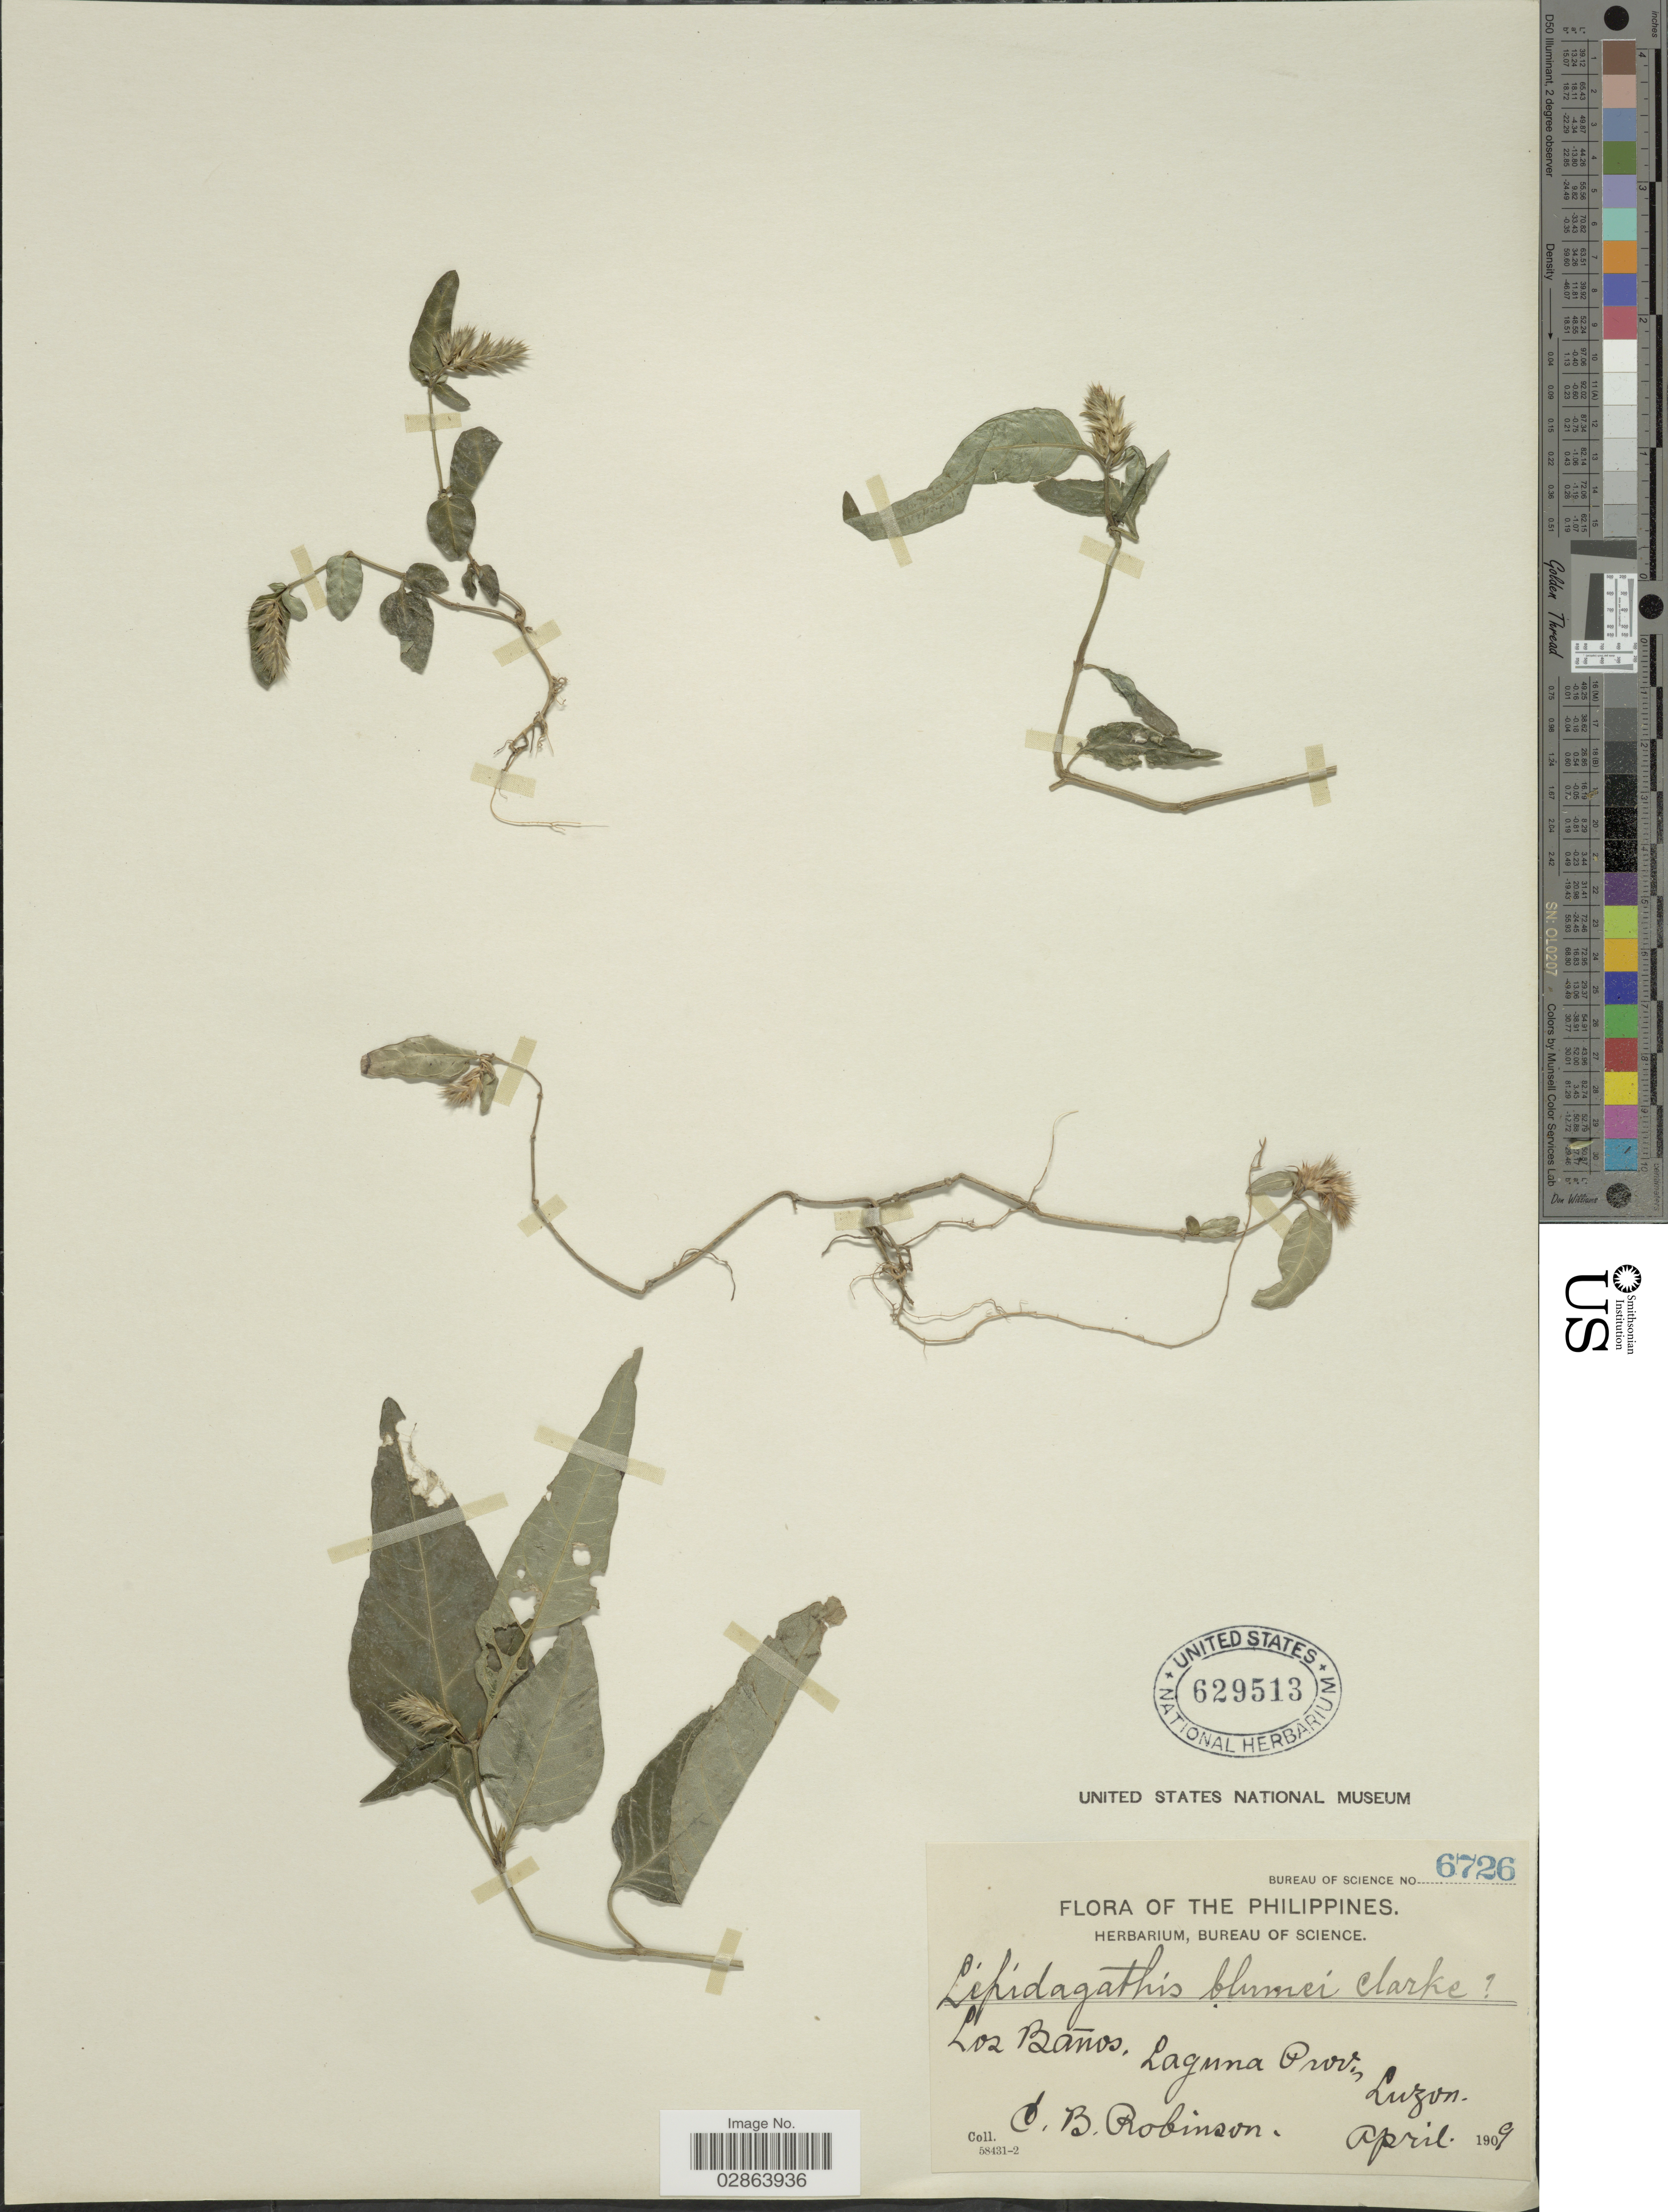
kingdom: Plantae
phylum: Tracheophyta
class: Magnoliopsida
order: Lamiales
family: Acanthaceae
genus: Lepidagathis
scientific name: Lepidagathis incurva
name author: Buch.-Ham. ex D. Don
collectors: C. Robinson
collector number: Bureau of Science 6726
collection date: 1909-04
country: Philippines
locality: Los Baños, Laguna Prov., Luzon.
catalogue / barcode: US 629513